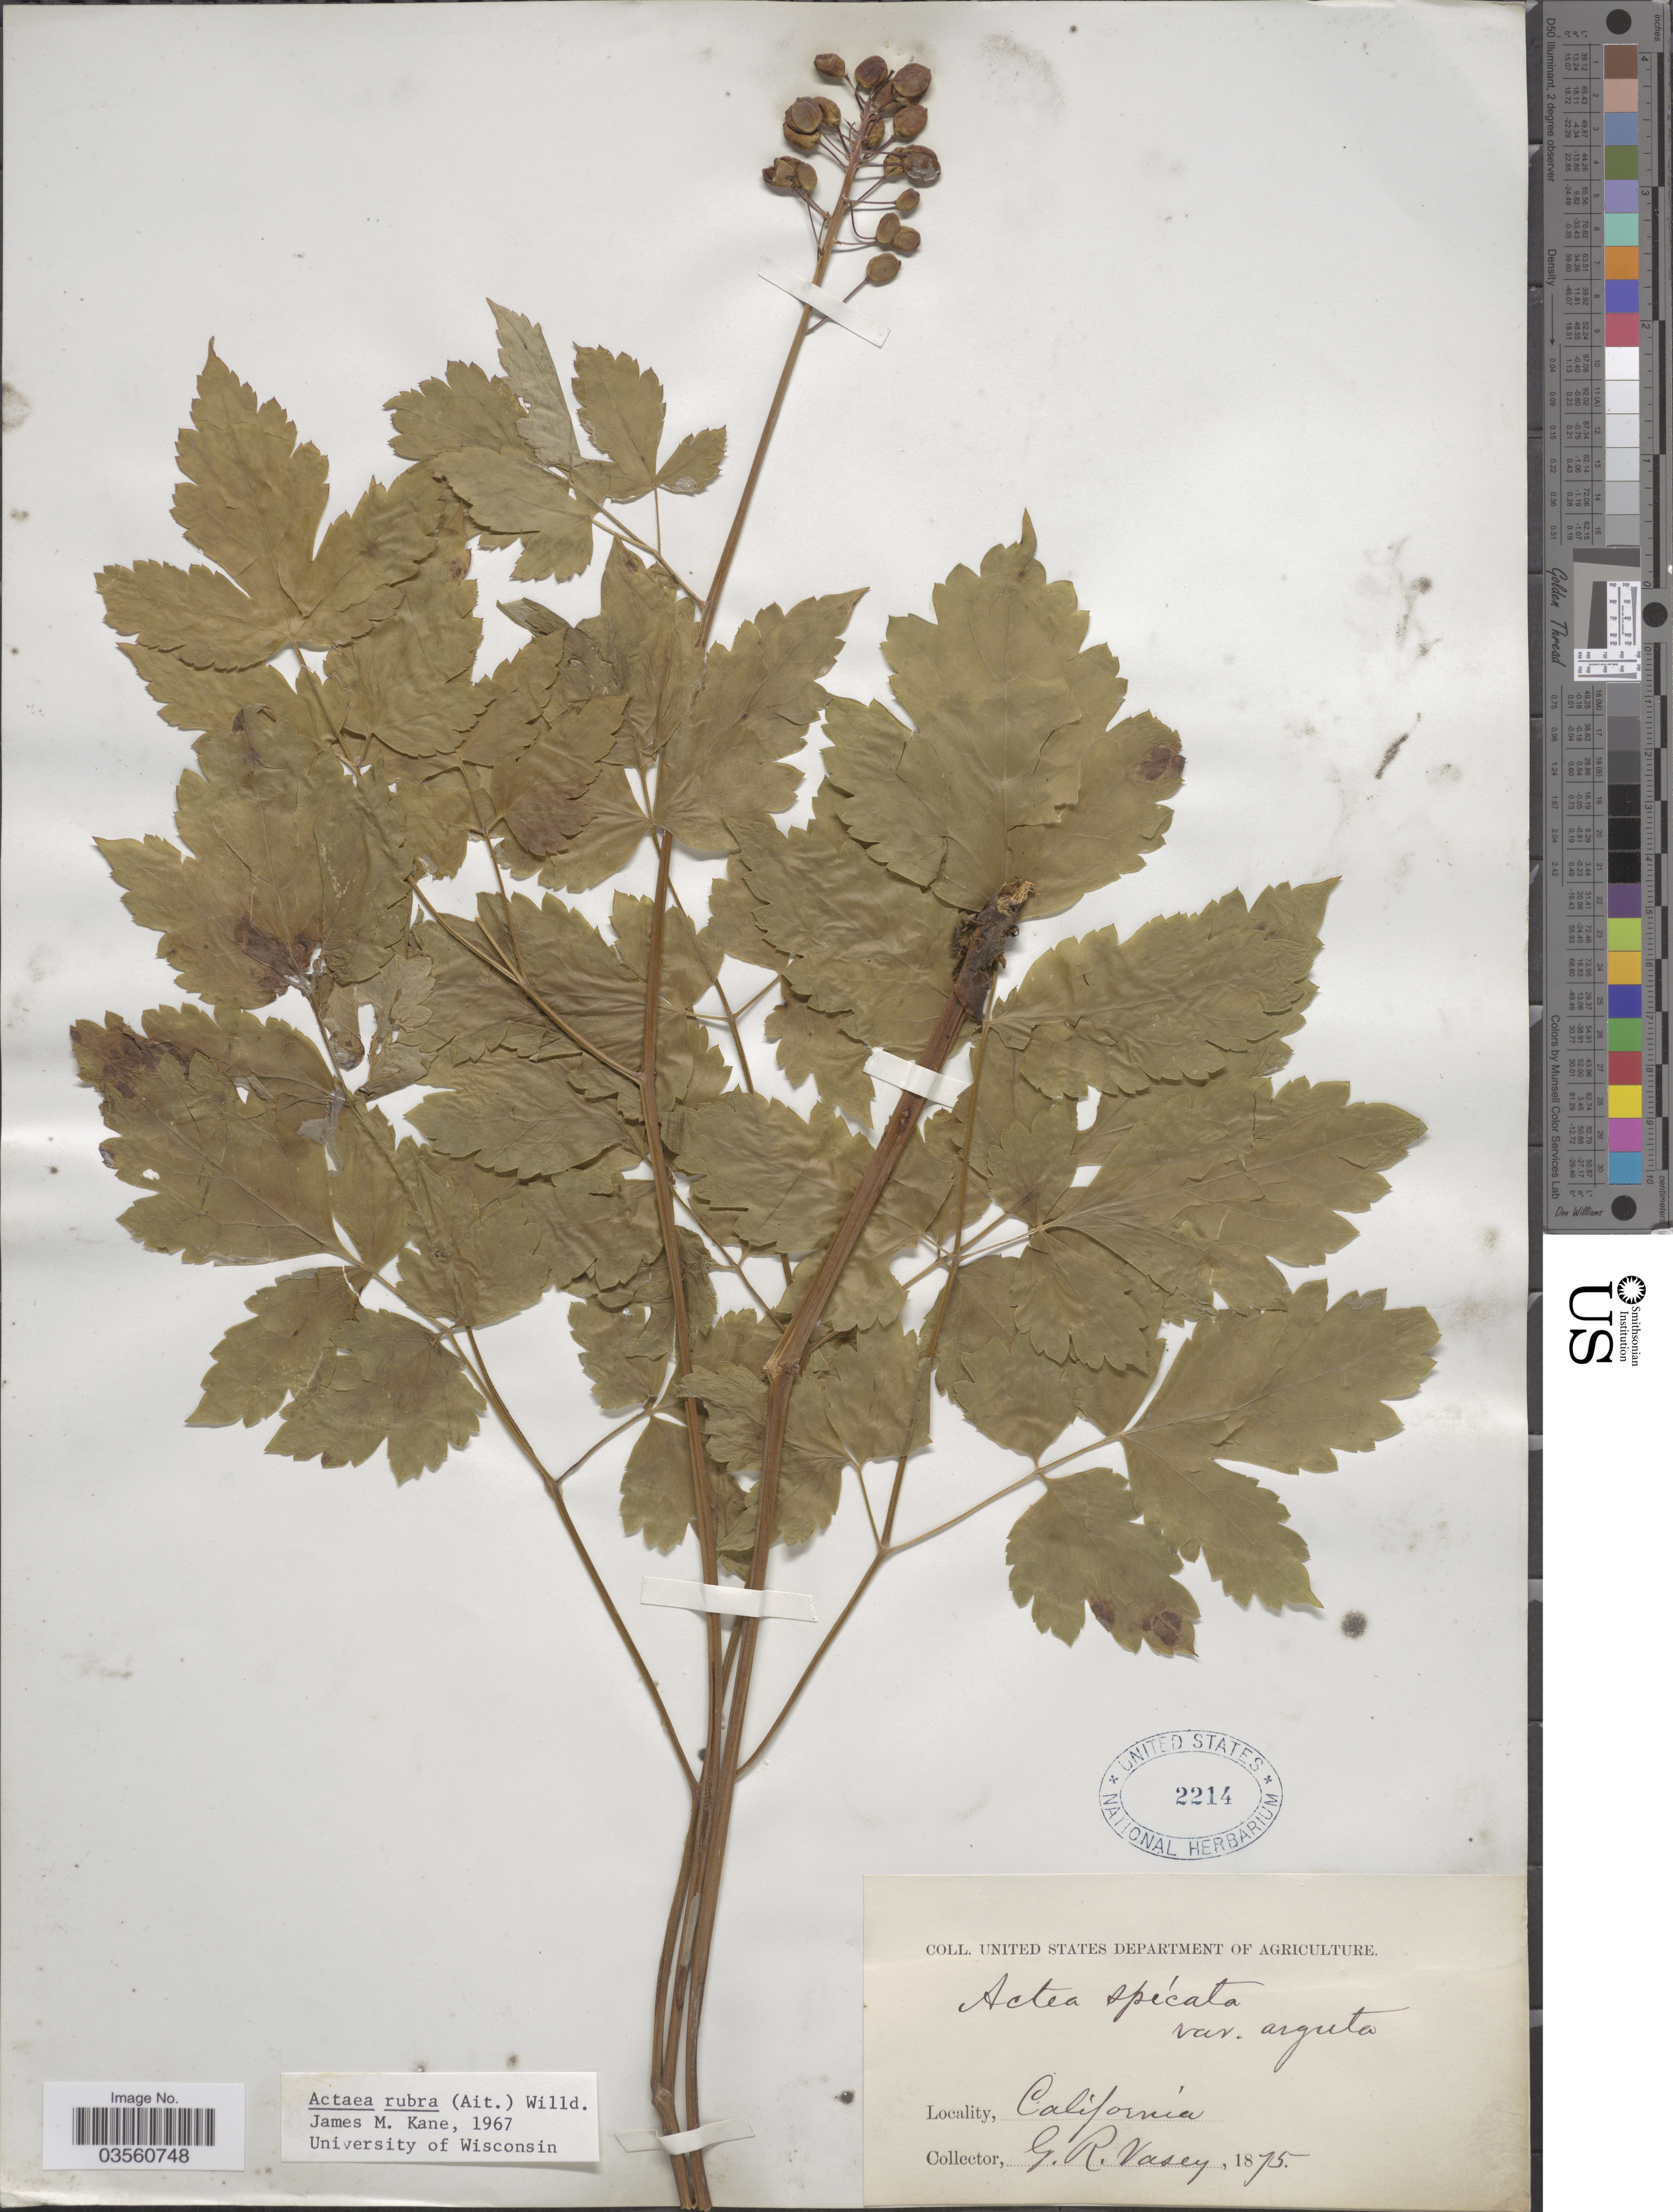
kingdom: Plantae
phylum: Tracheophyta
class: Magnoliopsida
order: Ranunculales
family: Ranunculaceae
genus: Actaea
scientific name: Actaea rubra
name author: (Aiton) Willd.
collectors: G. R. Vasey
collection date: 1875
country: United States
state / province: California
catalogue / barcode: US 2214